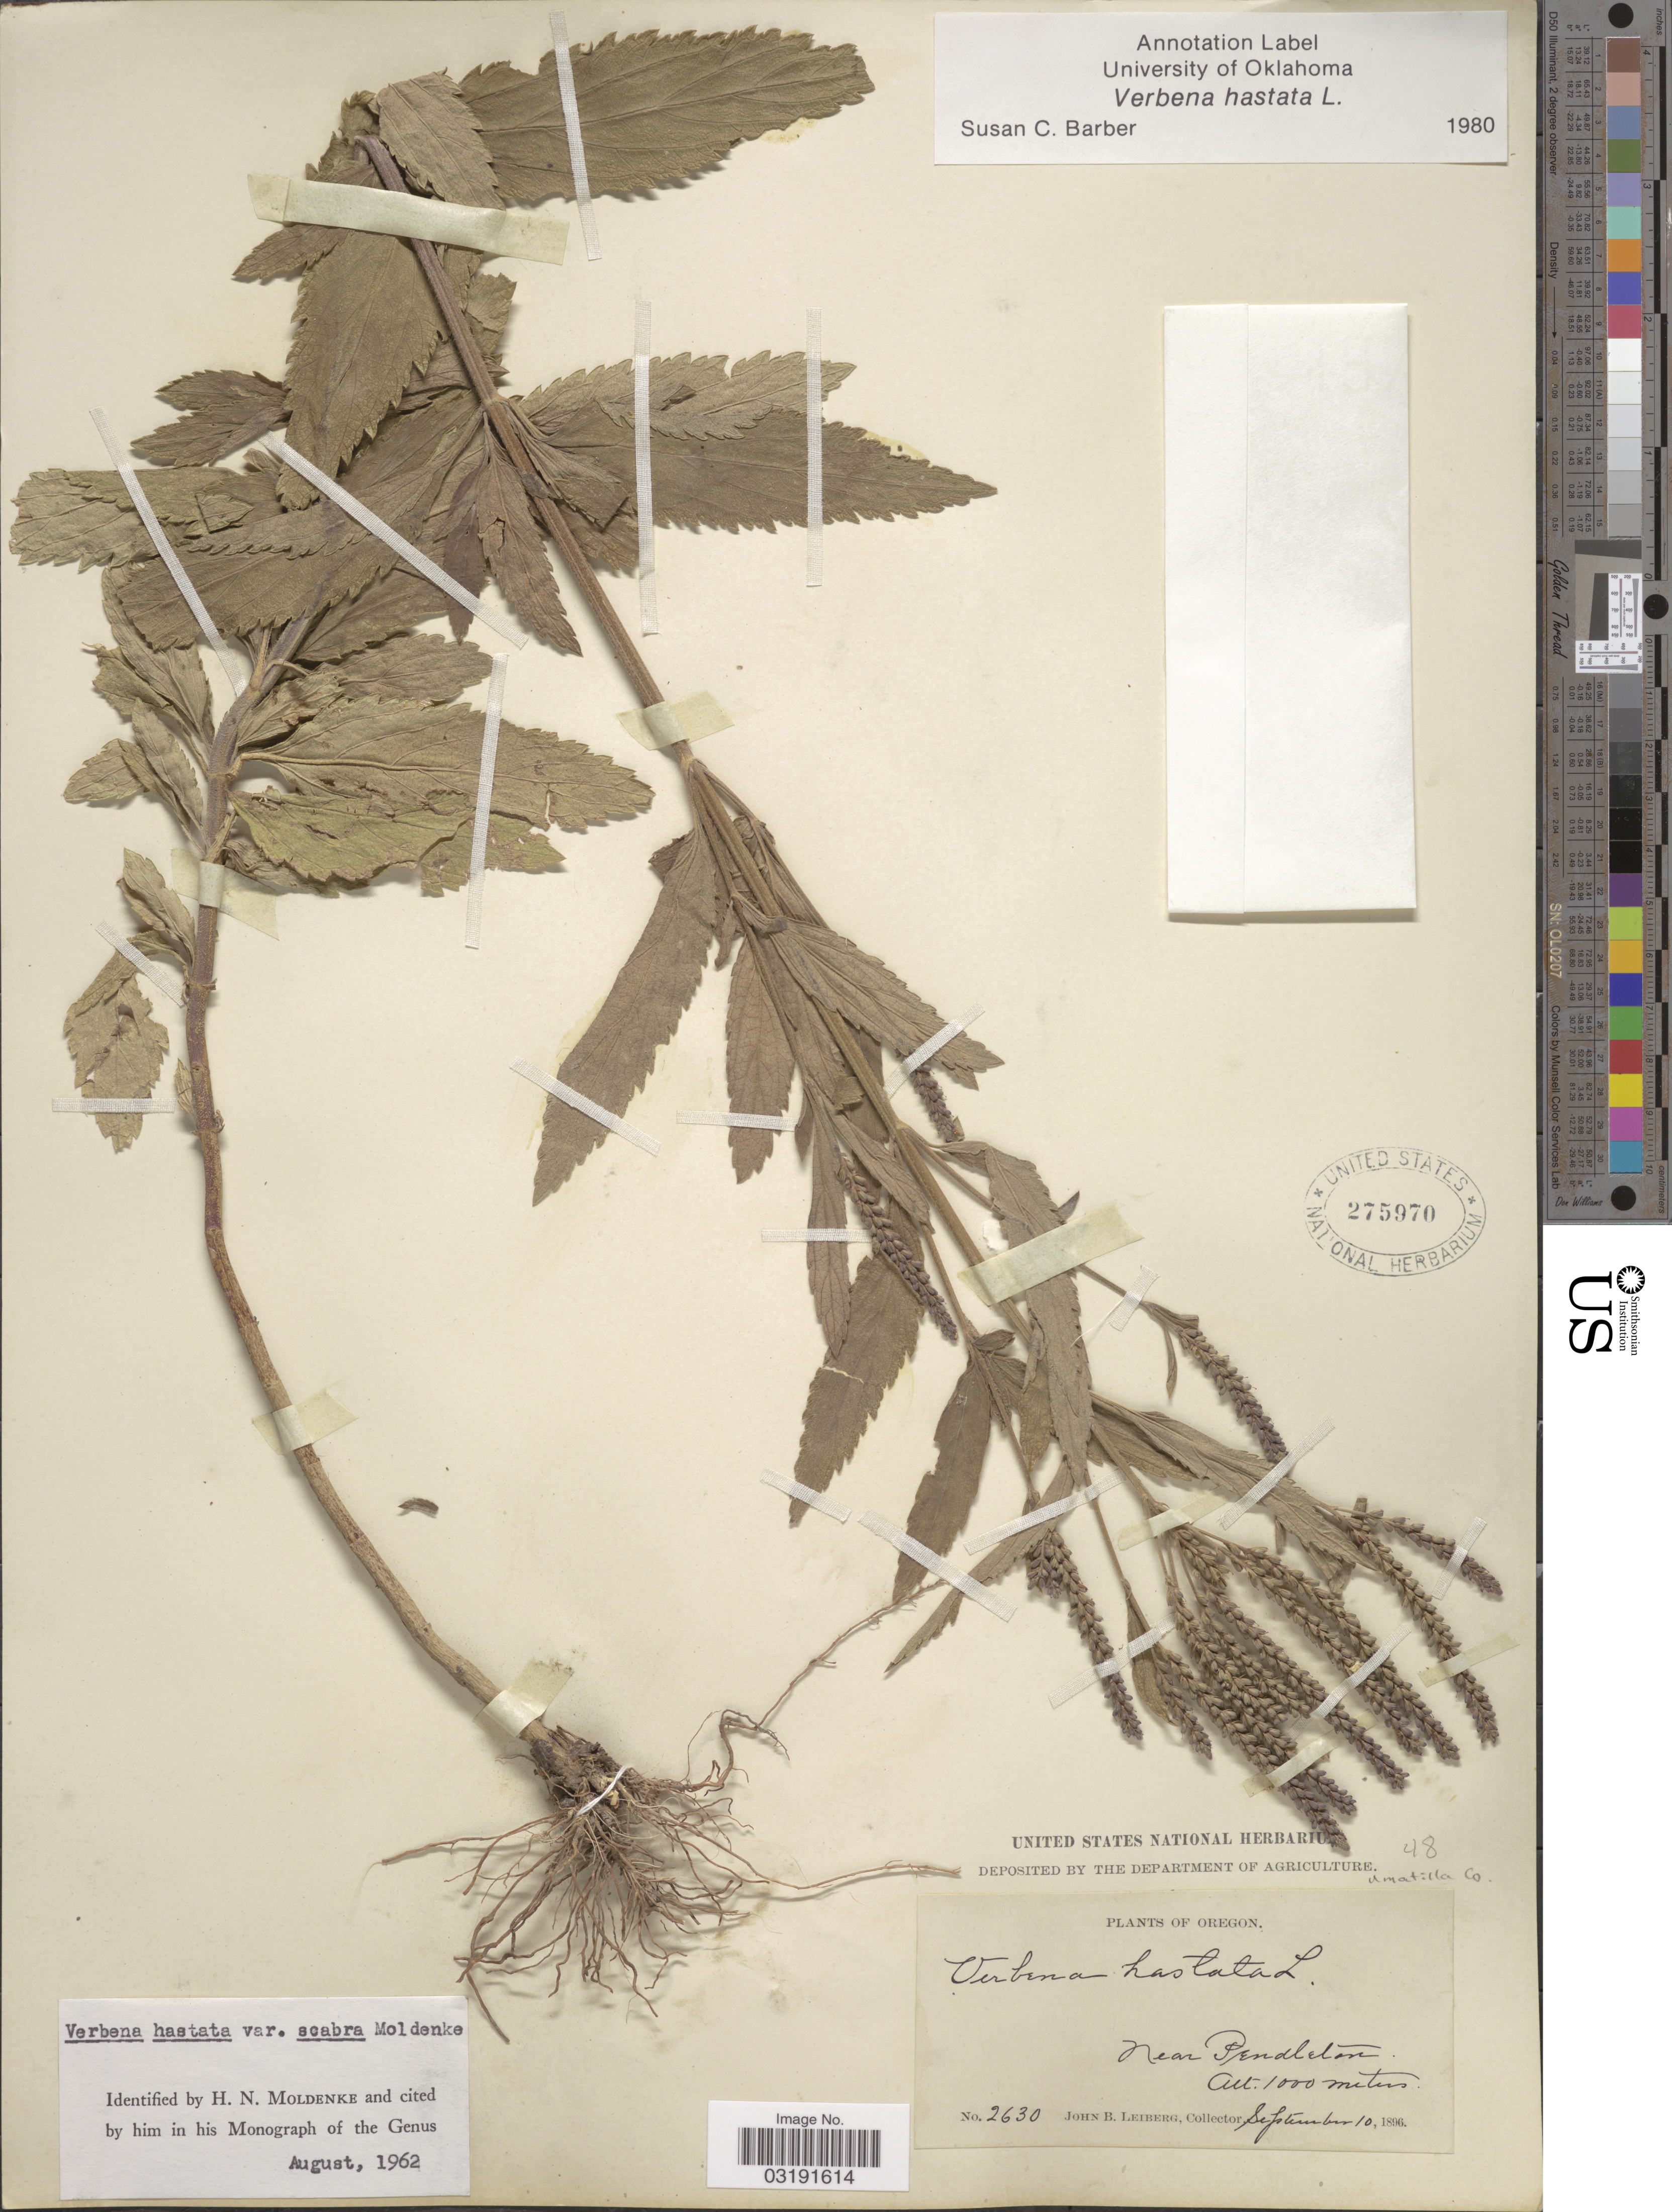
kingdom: Plantae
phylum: Tracheophyta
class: Magnoliopsida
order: Lamiales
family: Verbenaceae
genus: Verbena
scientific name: Verbena hastata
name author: L.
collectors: J. B. Leiberg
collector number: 2630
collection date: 1896-09-10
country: United States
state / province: Oregon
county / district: Umatilla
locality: Near Pendleton, Umatilla Co.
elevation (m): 1000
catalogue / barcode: US 275970